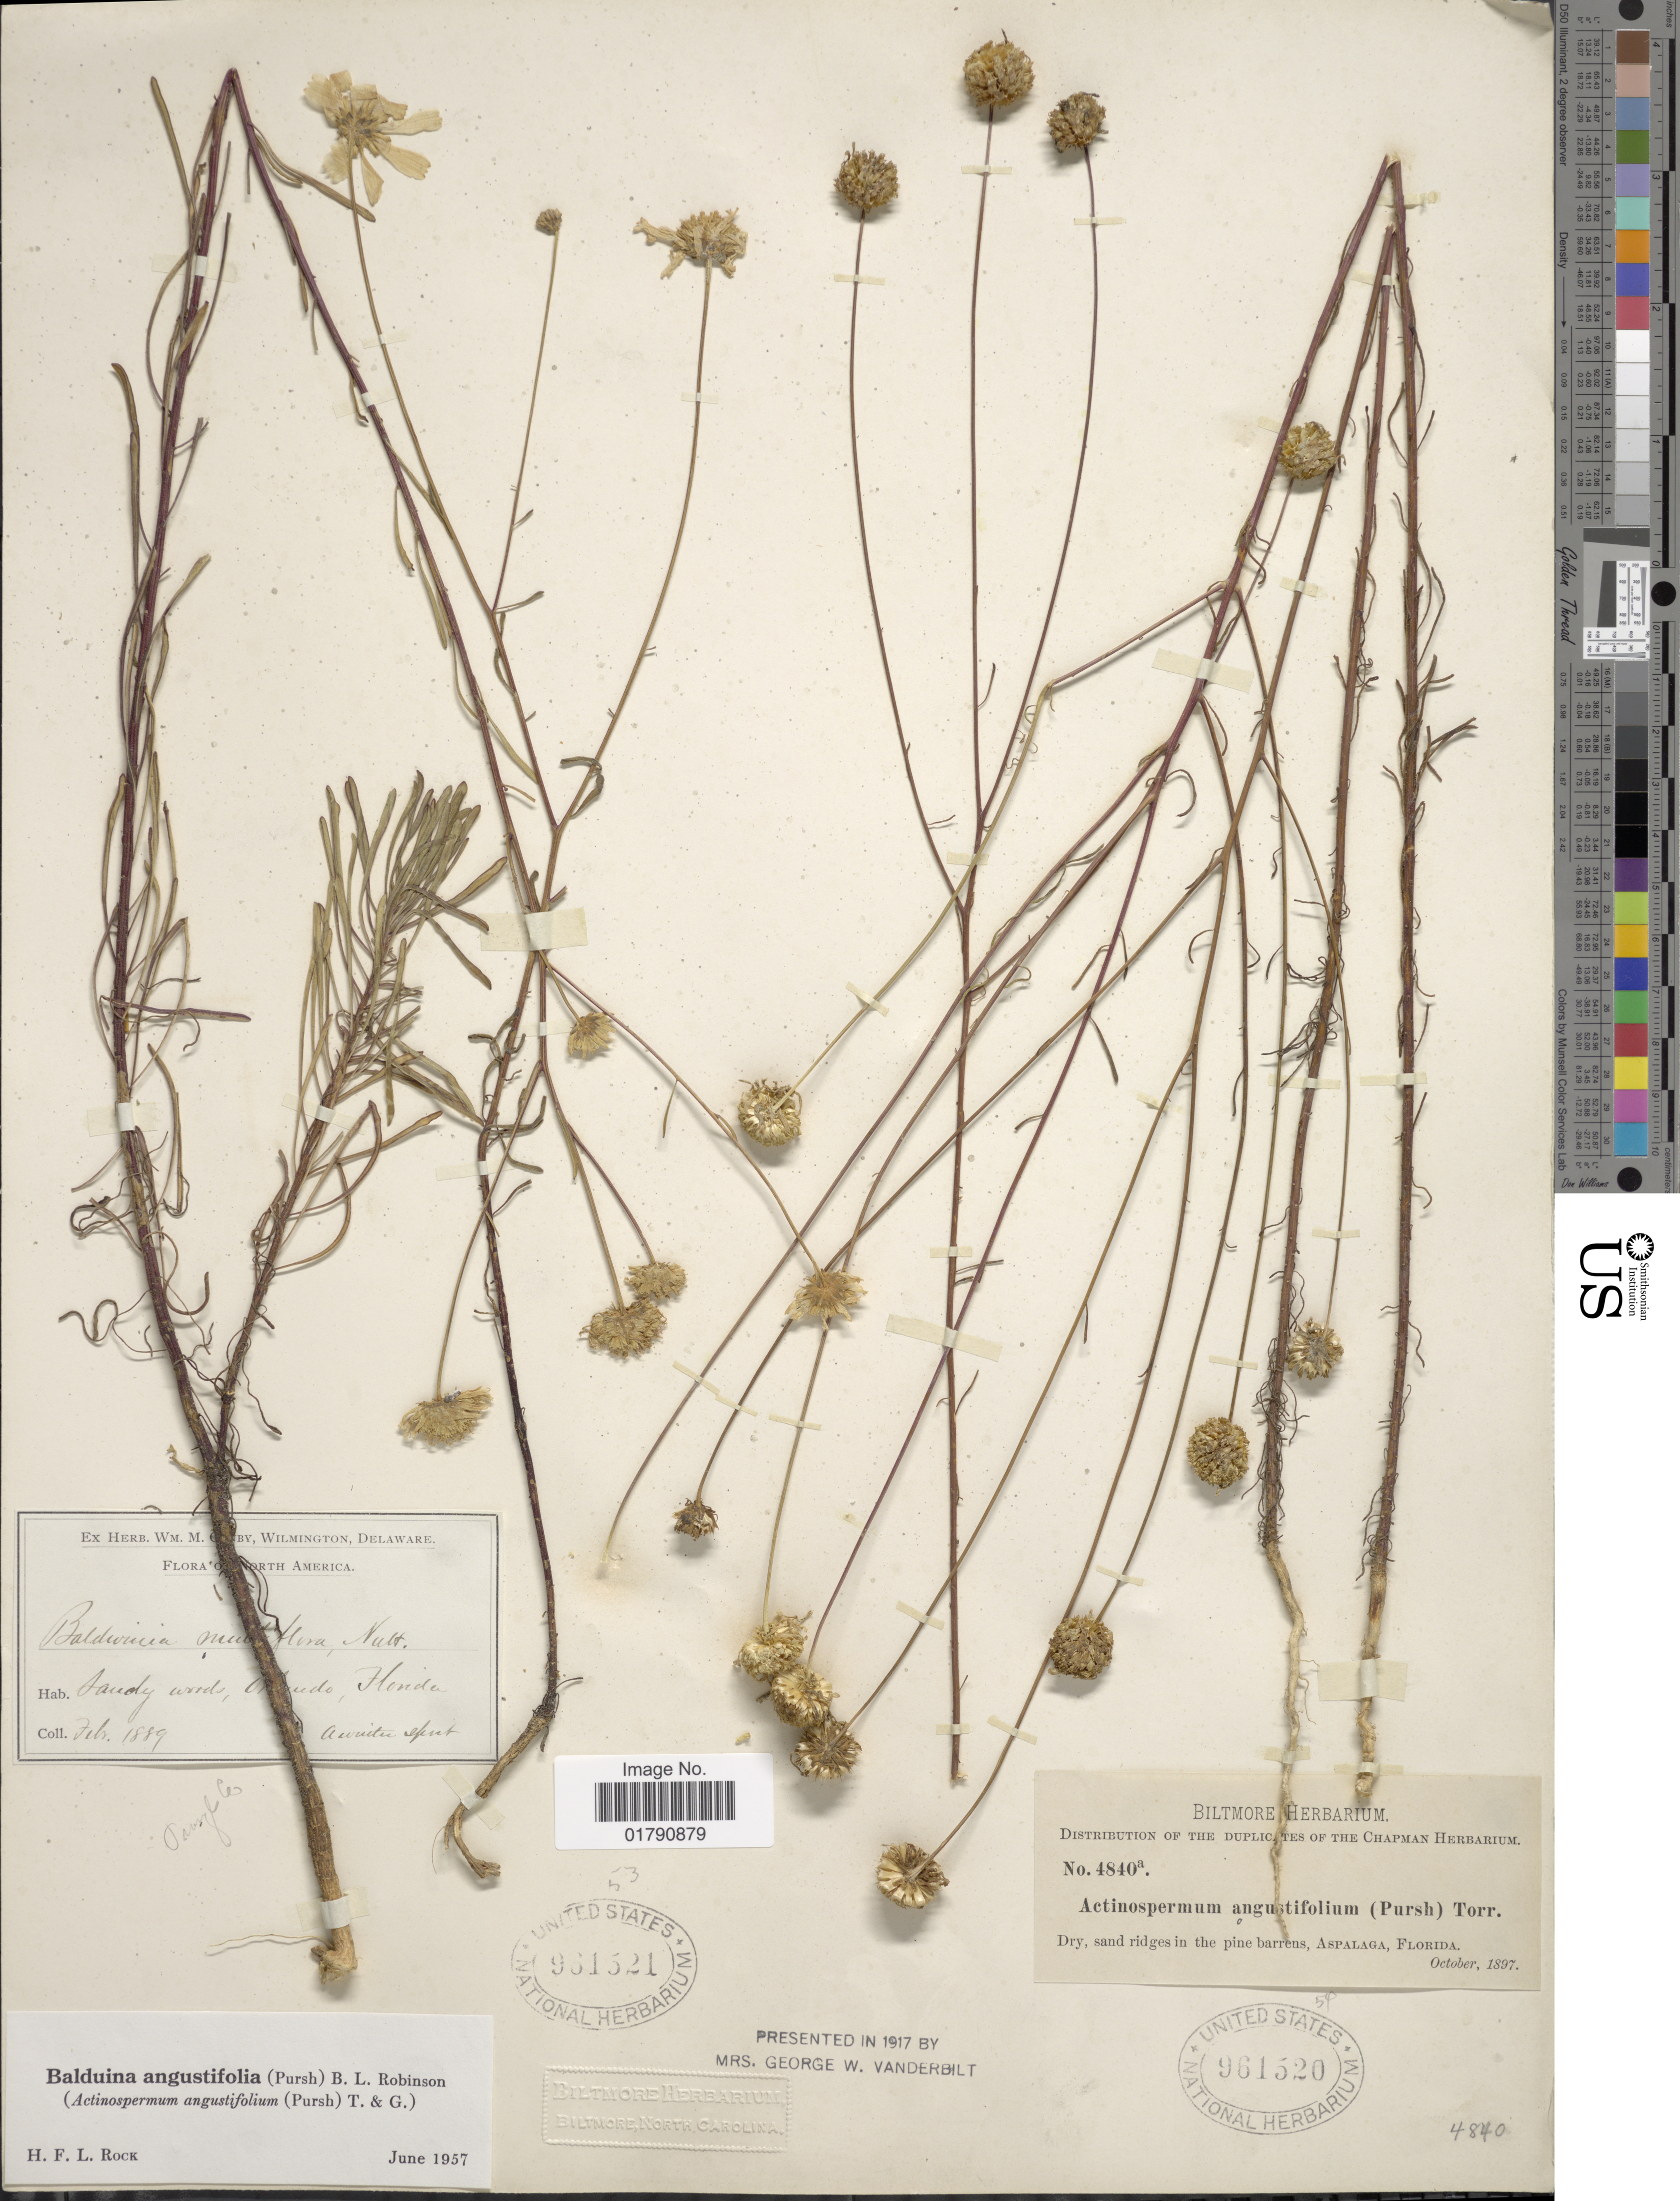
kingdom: Plantae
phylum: Tracheophyta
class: Magnoliopsida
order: Asterales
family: Asteraceae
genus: Balduina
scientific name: Balduina angustifolia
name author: (Pursh) B.L. Rob.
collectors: ex herb. W.M. Canby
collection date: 1889-02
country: United States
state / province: Florida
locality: North America, Orlando [interpreted], Orange Co.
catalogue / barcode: US 961521